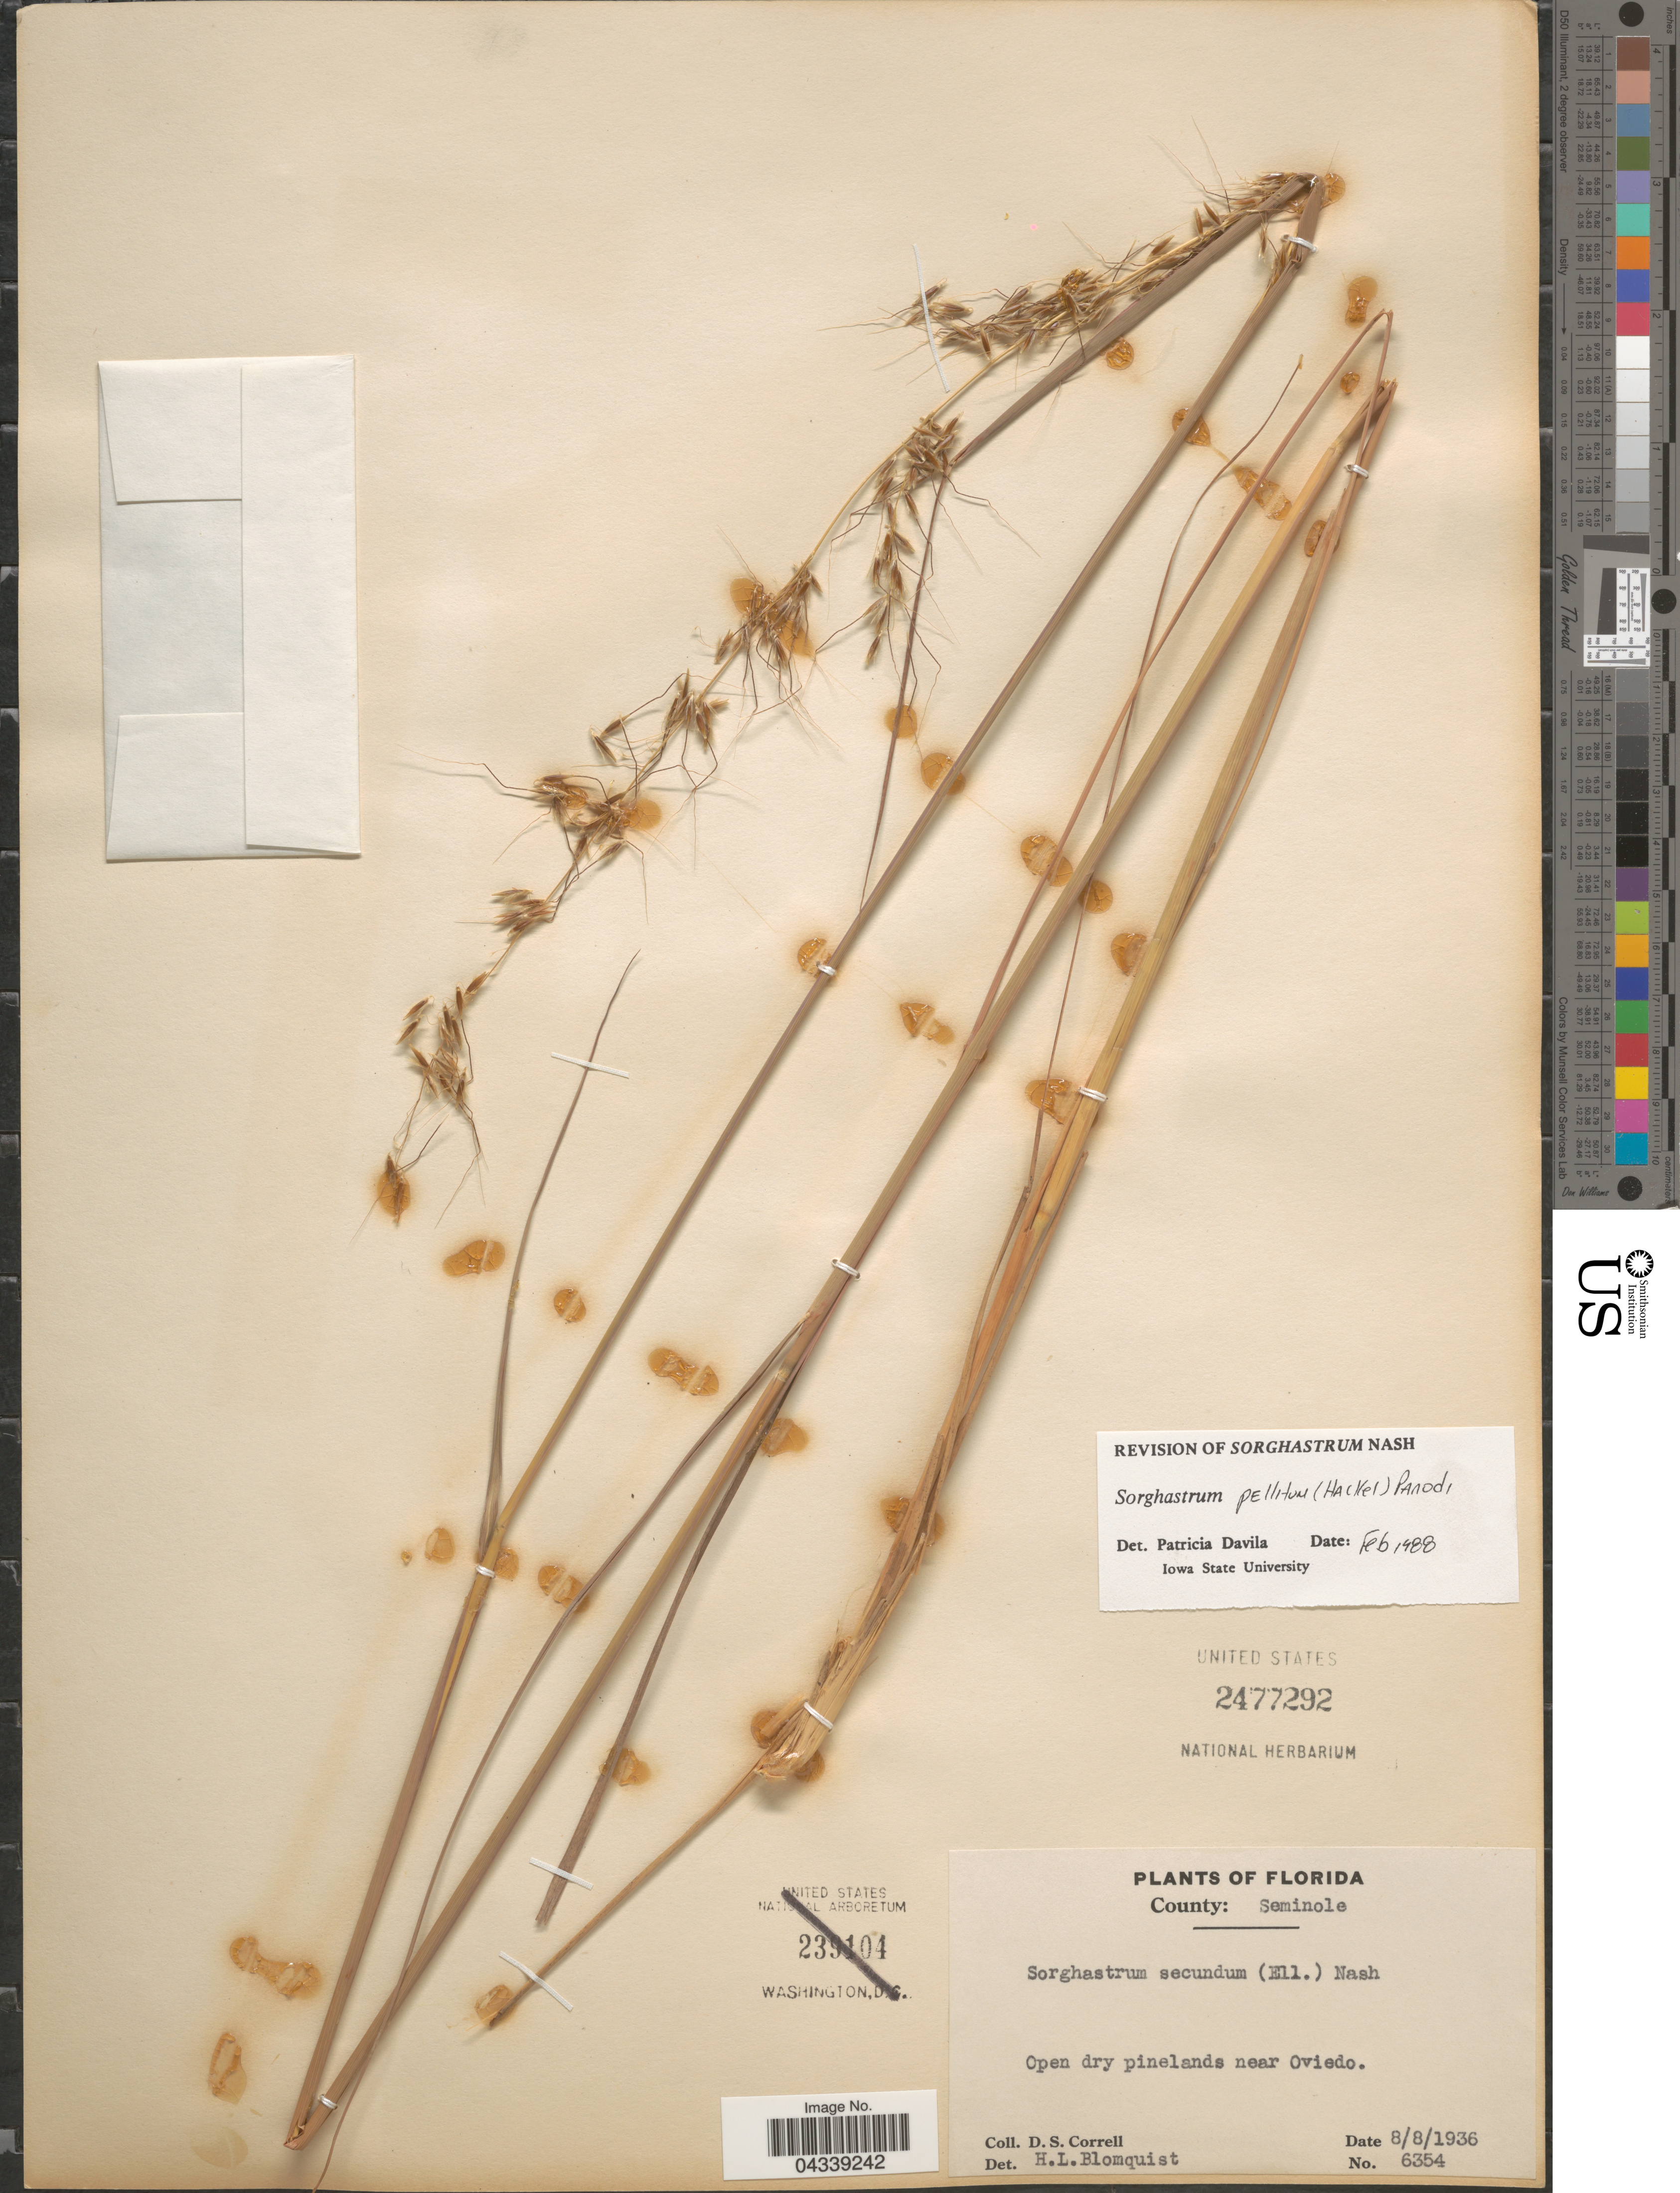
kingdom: Plantae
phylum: Tracheophyta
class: Liliopsida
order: Poales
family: Poaceae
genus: Sorghastrum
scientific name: Sorghastrum pellitum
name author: (Hack.) Parodi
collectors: D. S. Correll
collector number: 6354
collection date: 1936-08-08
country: United States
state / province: Florida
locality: County: Seminole. Open dry pinelands near Oviedo.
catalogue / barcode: US 2477292